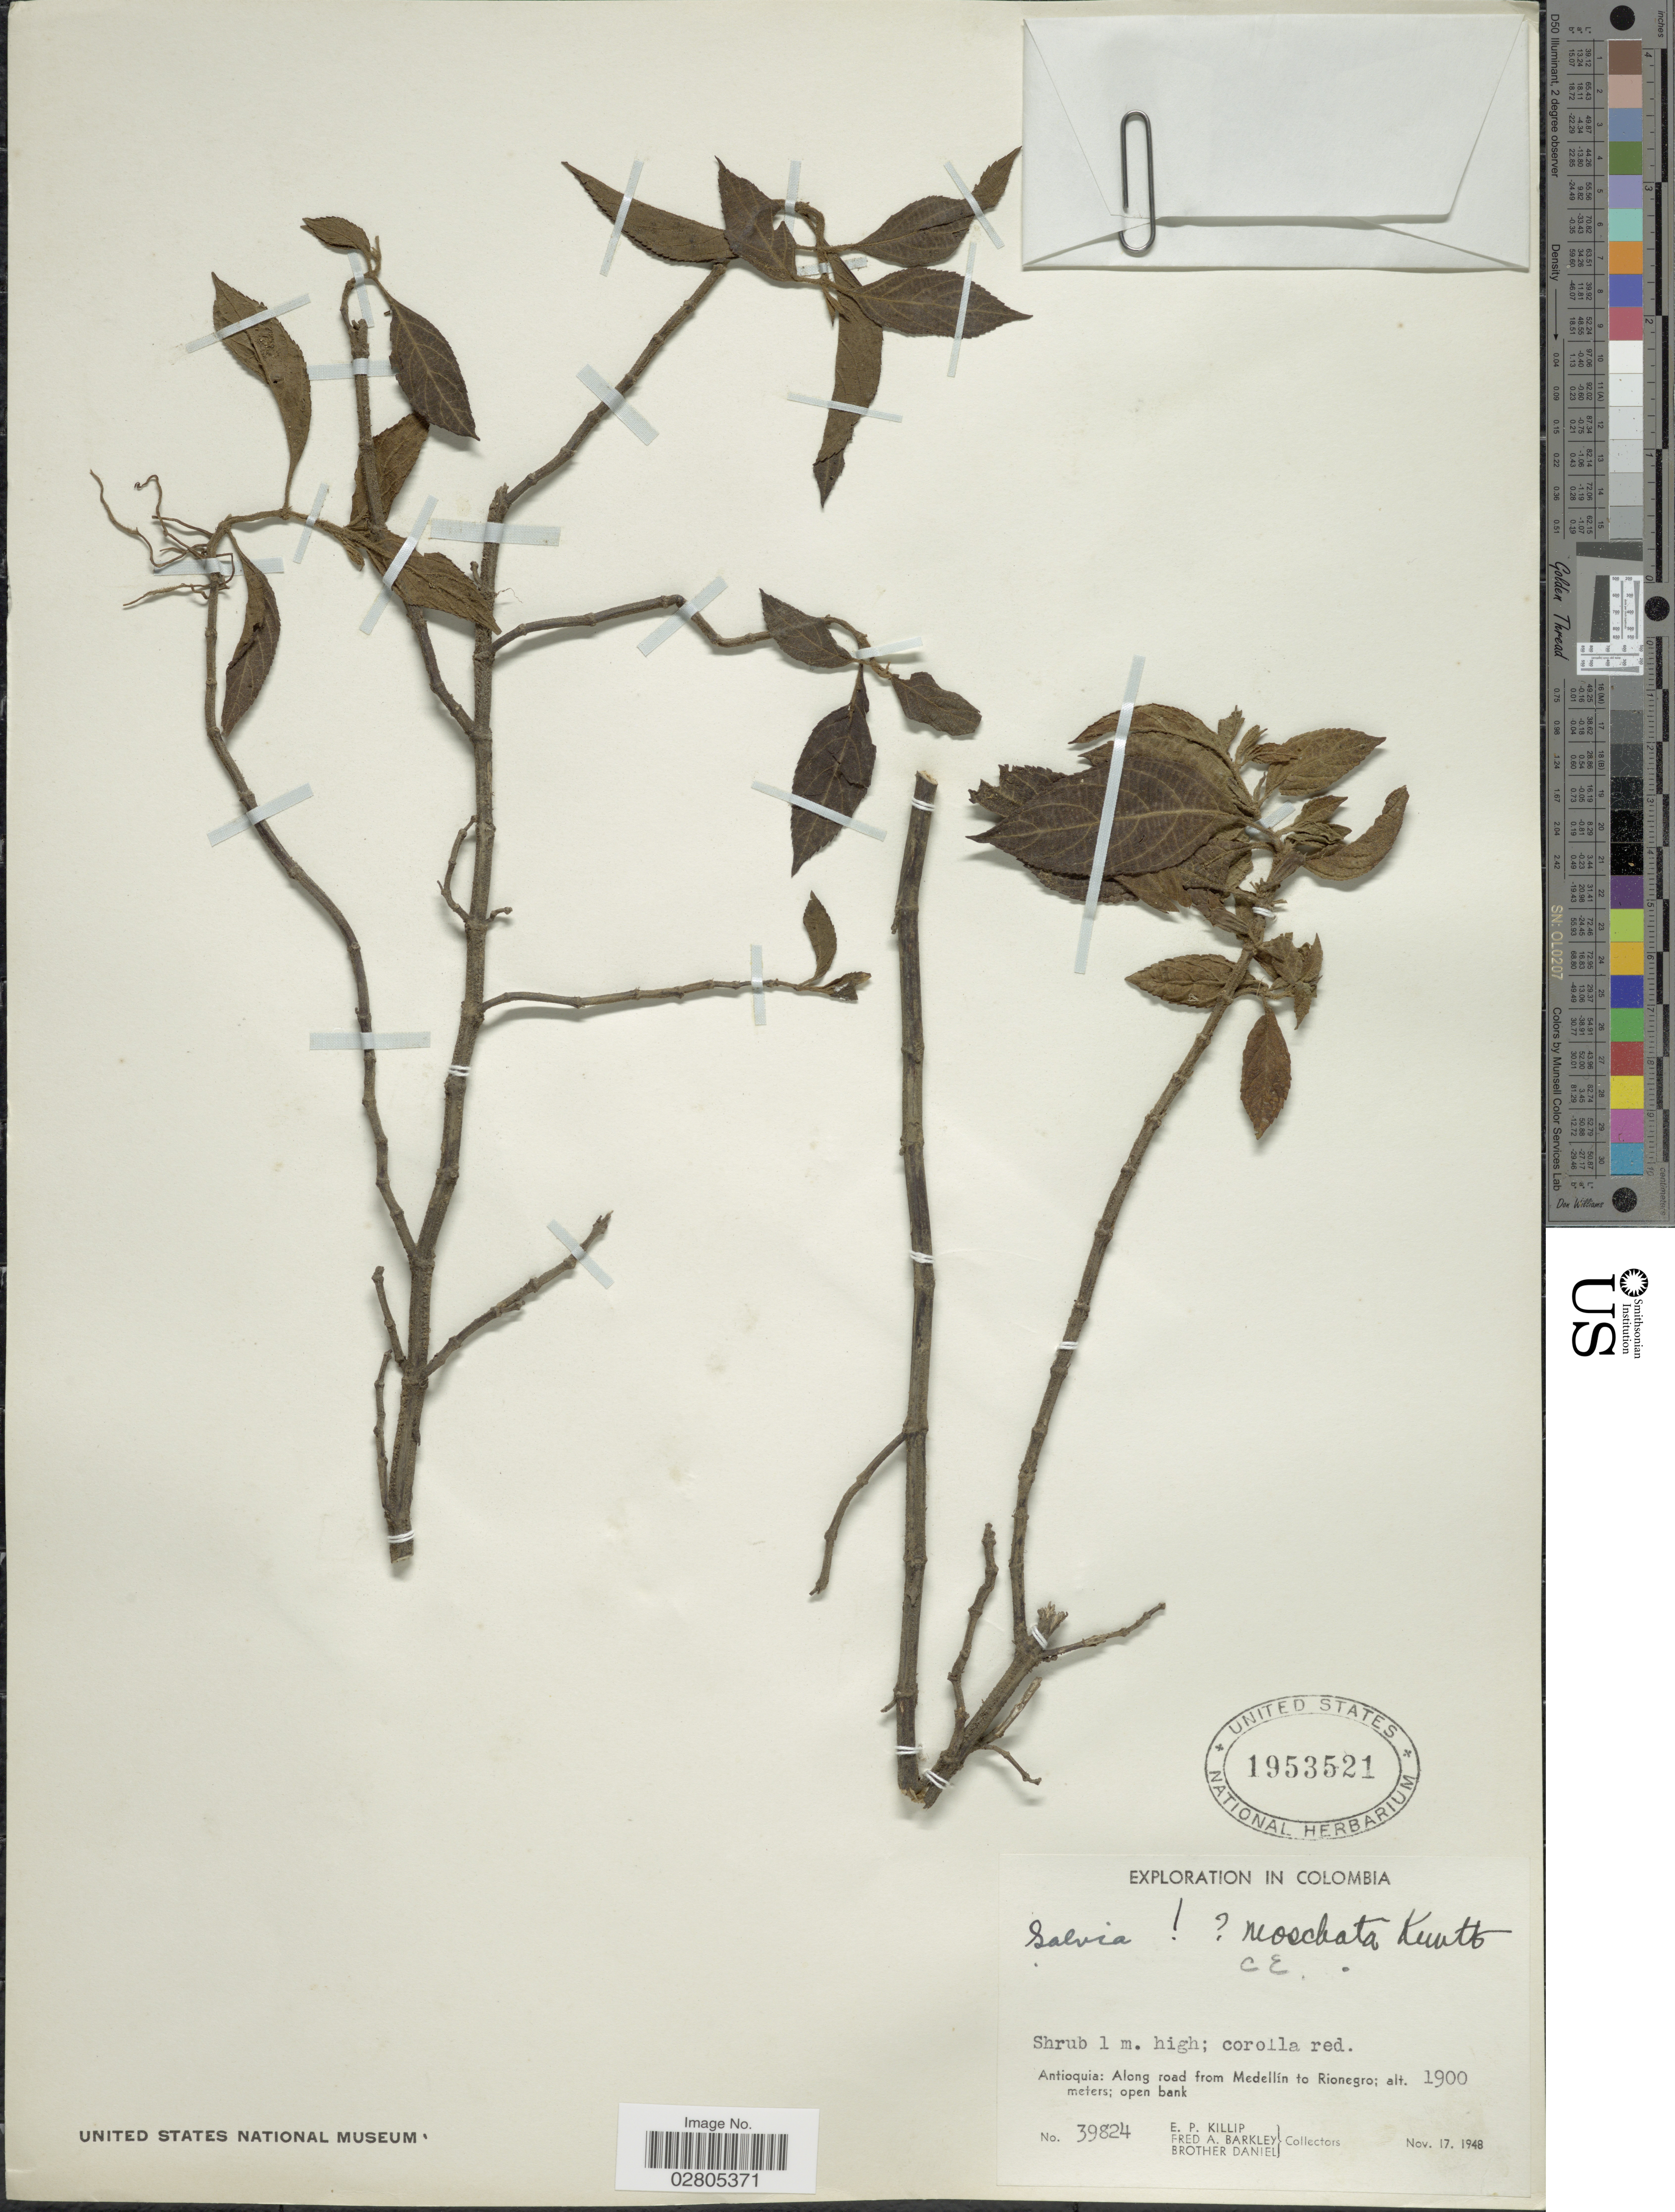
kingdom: Plantae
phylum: Tracheophyta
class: Magnoliopsida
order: Lamiales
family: Lamiaceae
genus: Salvia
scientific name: Salvia tortuosa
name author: Kunth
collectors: E. P. Killip, F. A. Barkley & Bro. Daniel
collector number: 39824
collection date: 1948-11-17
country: Colombia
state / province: Antioquia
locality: Along road from Medellín to Rionegro.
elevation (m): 1900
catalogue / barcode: US 1953521